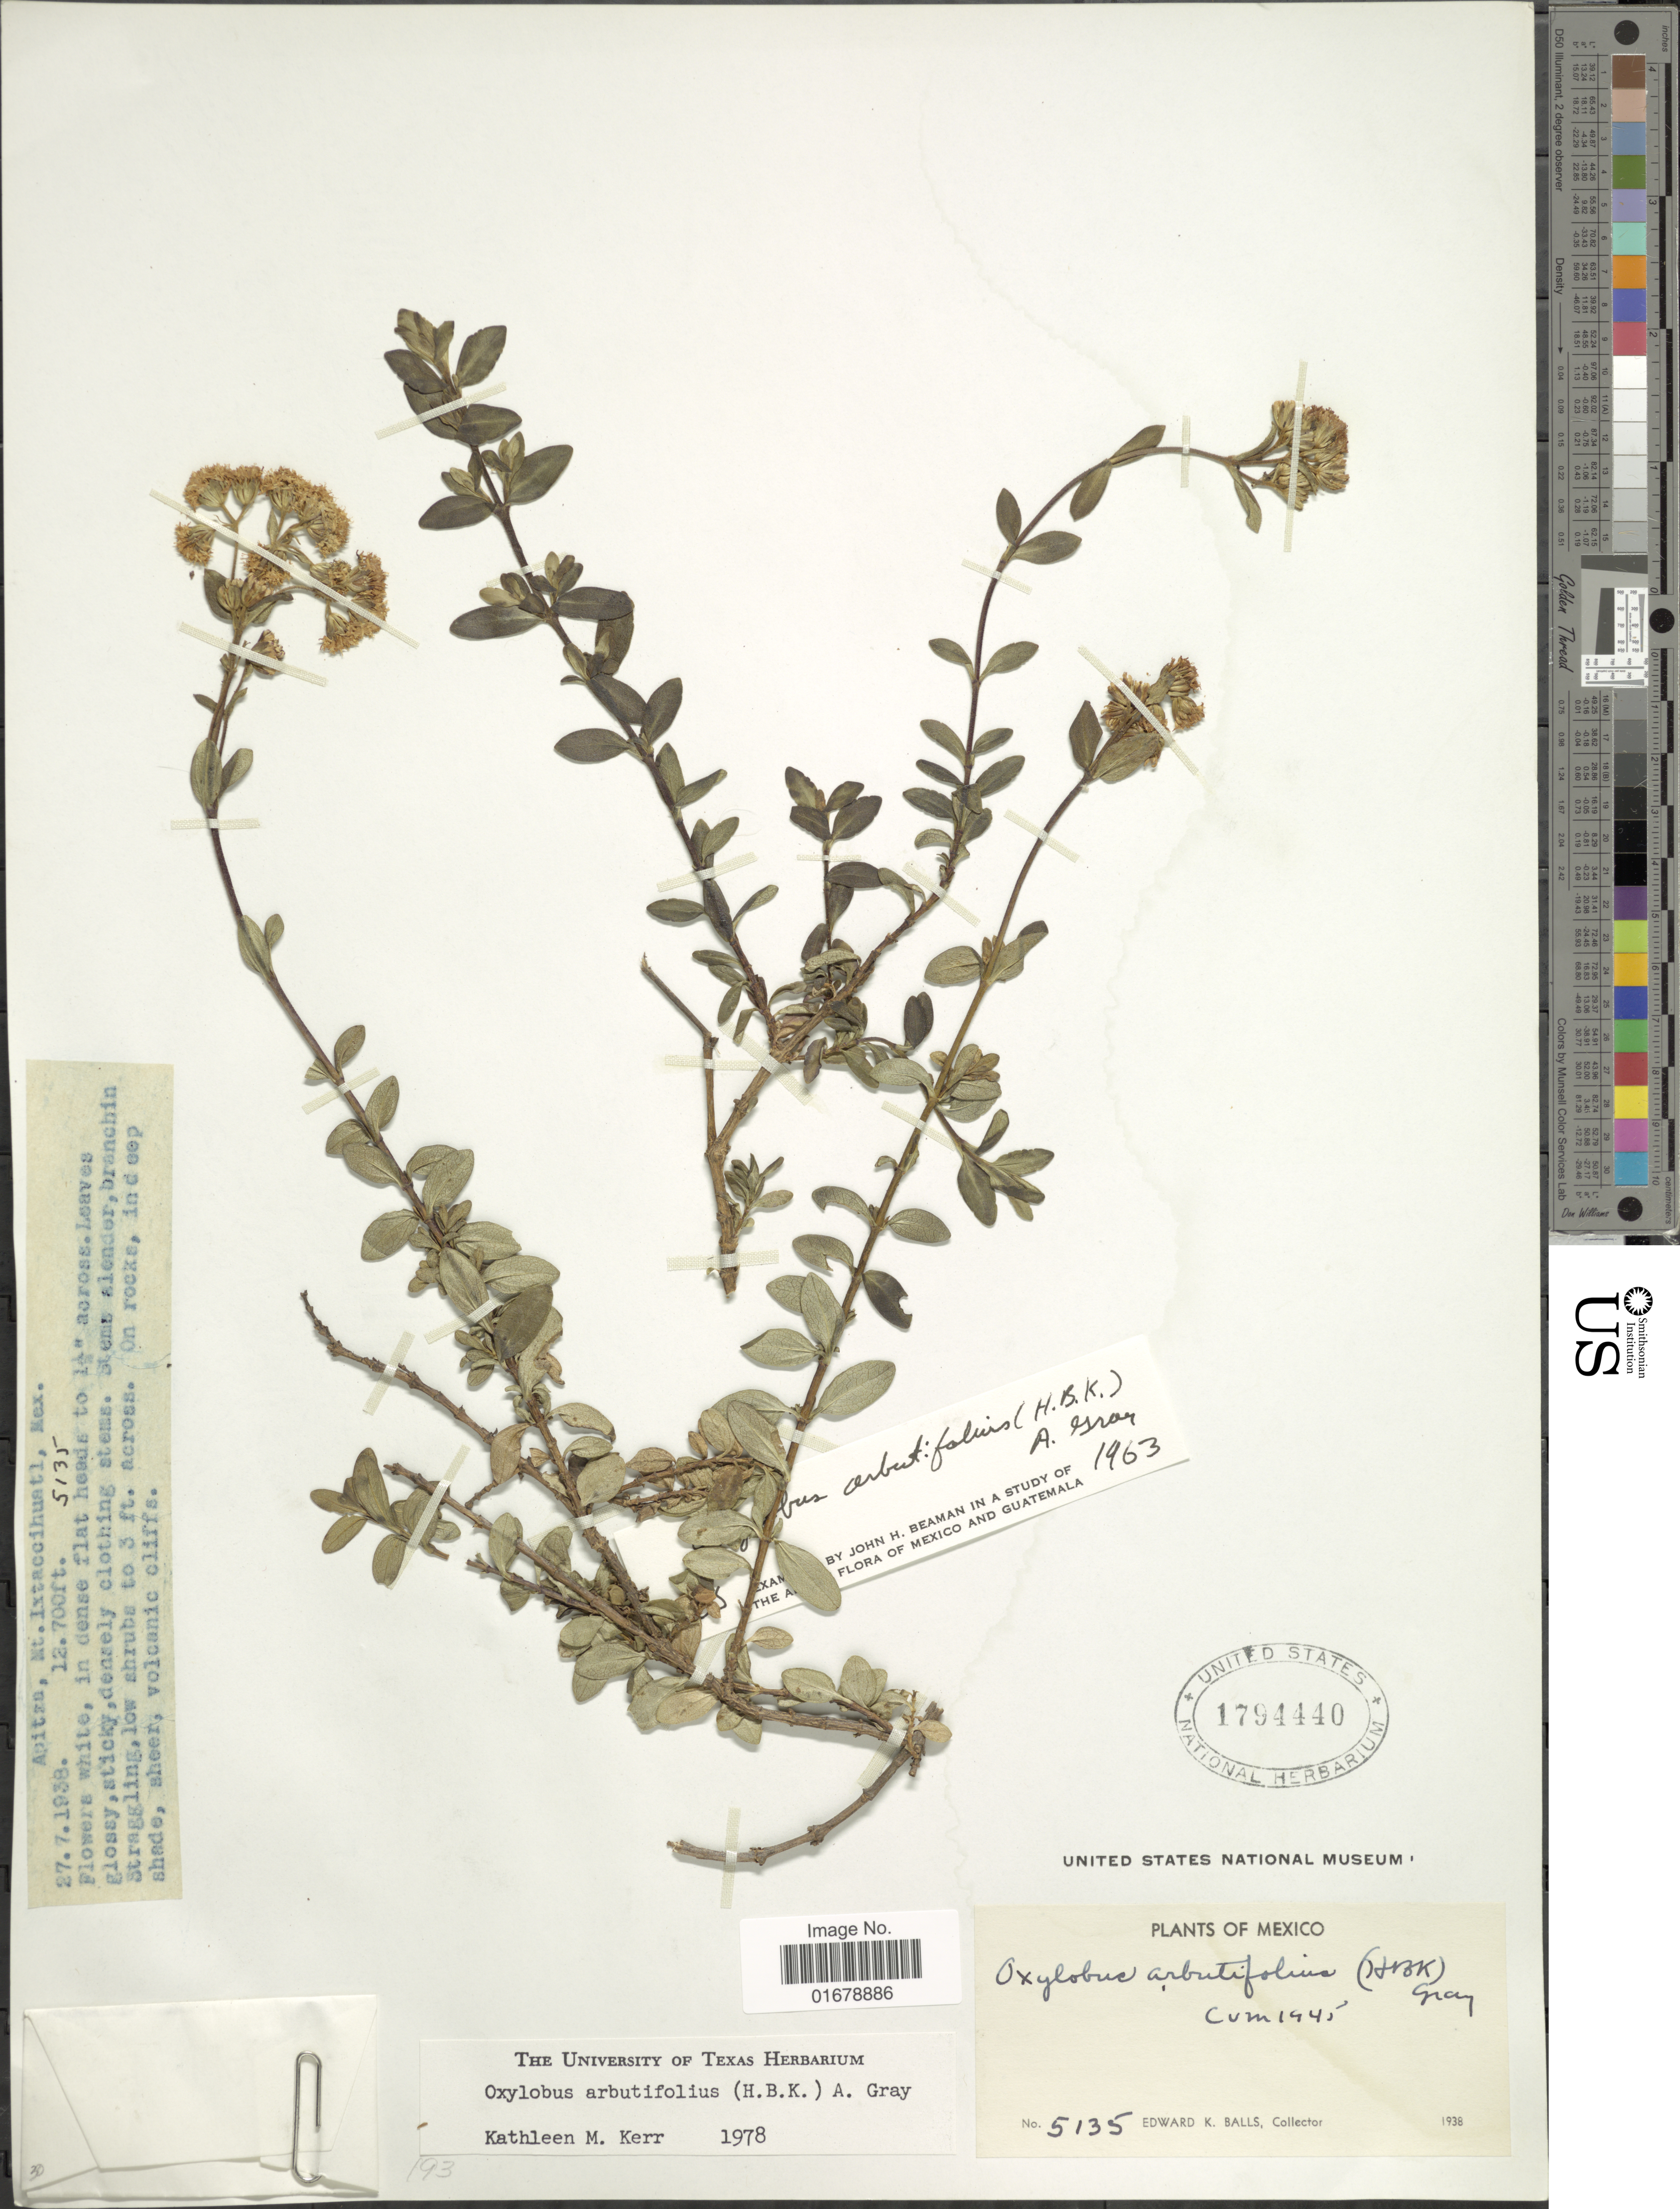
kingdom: Plantae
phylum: Tracheophyta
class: Magnoliopsida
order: Asterales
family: Asteraceae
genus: Oxylobus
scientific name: Oxylobus arbutifolius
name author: (Kunth) A. Gray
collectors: E. K. Balls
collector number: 5135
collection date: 1938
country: Mexico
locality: Mexico.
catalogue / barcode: US 1794440